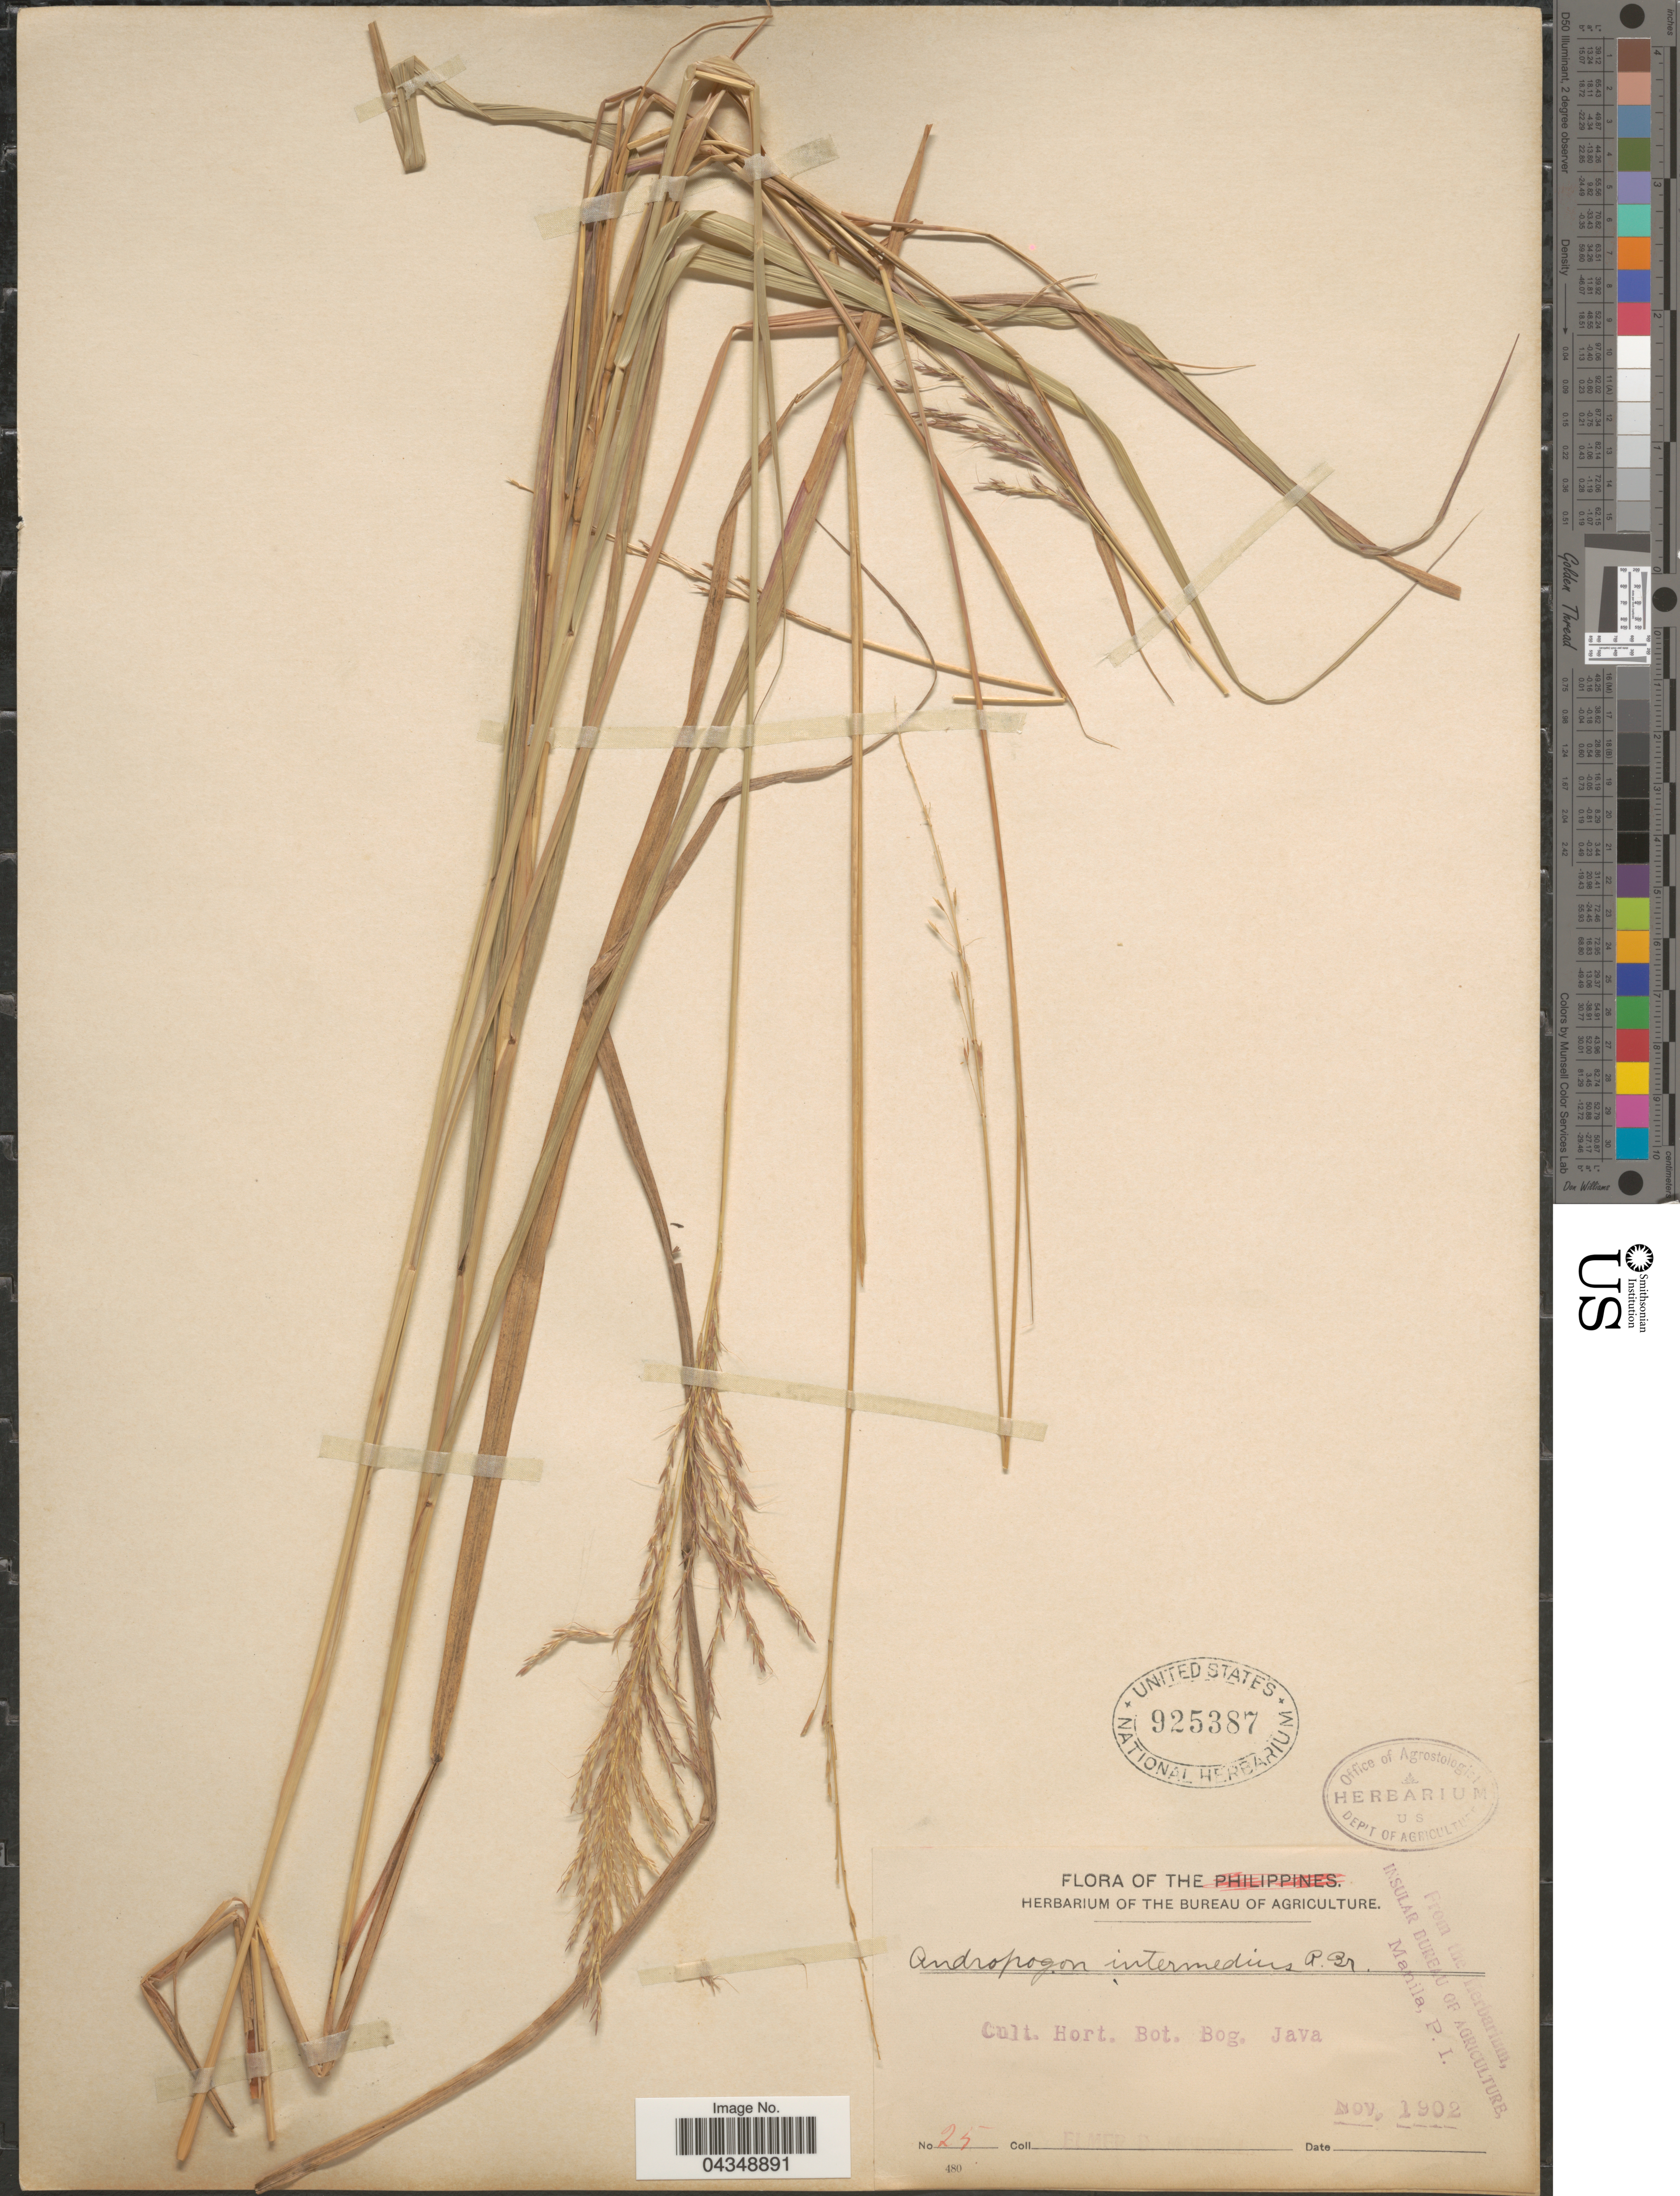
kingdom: Plantae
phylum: Tracheophyta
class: Liliopsida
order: Poales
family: Poaceae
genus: Bothriochloa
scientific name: Bothriochloa bladhii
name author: (Retz.) S.T. Blake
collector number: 25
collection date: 1902-11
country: Indonesia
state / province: Java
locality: Cult. Hort. Bot. Bog. Java.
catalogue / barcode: US 925387